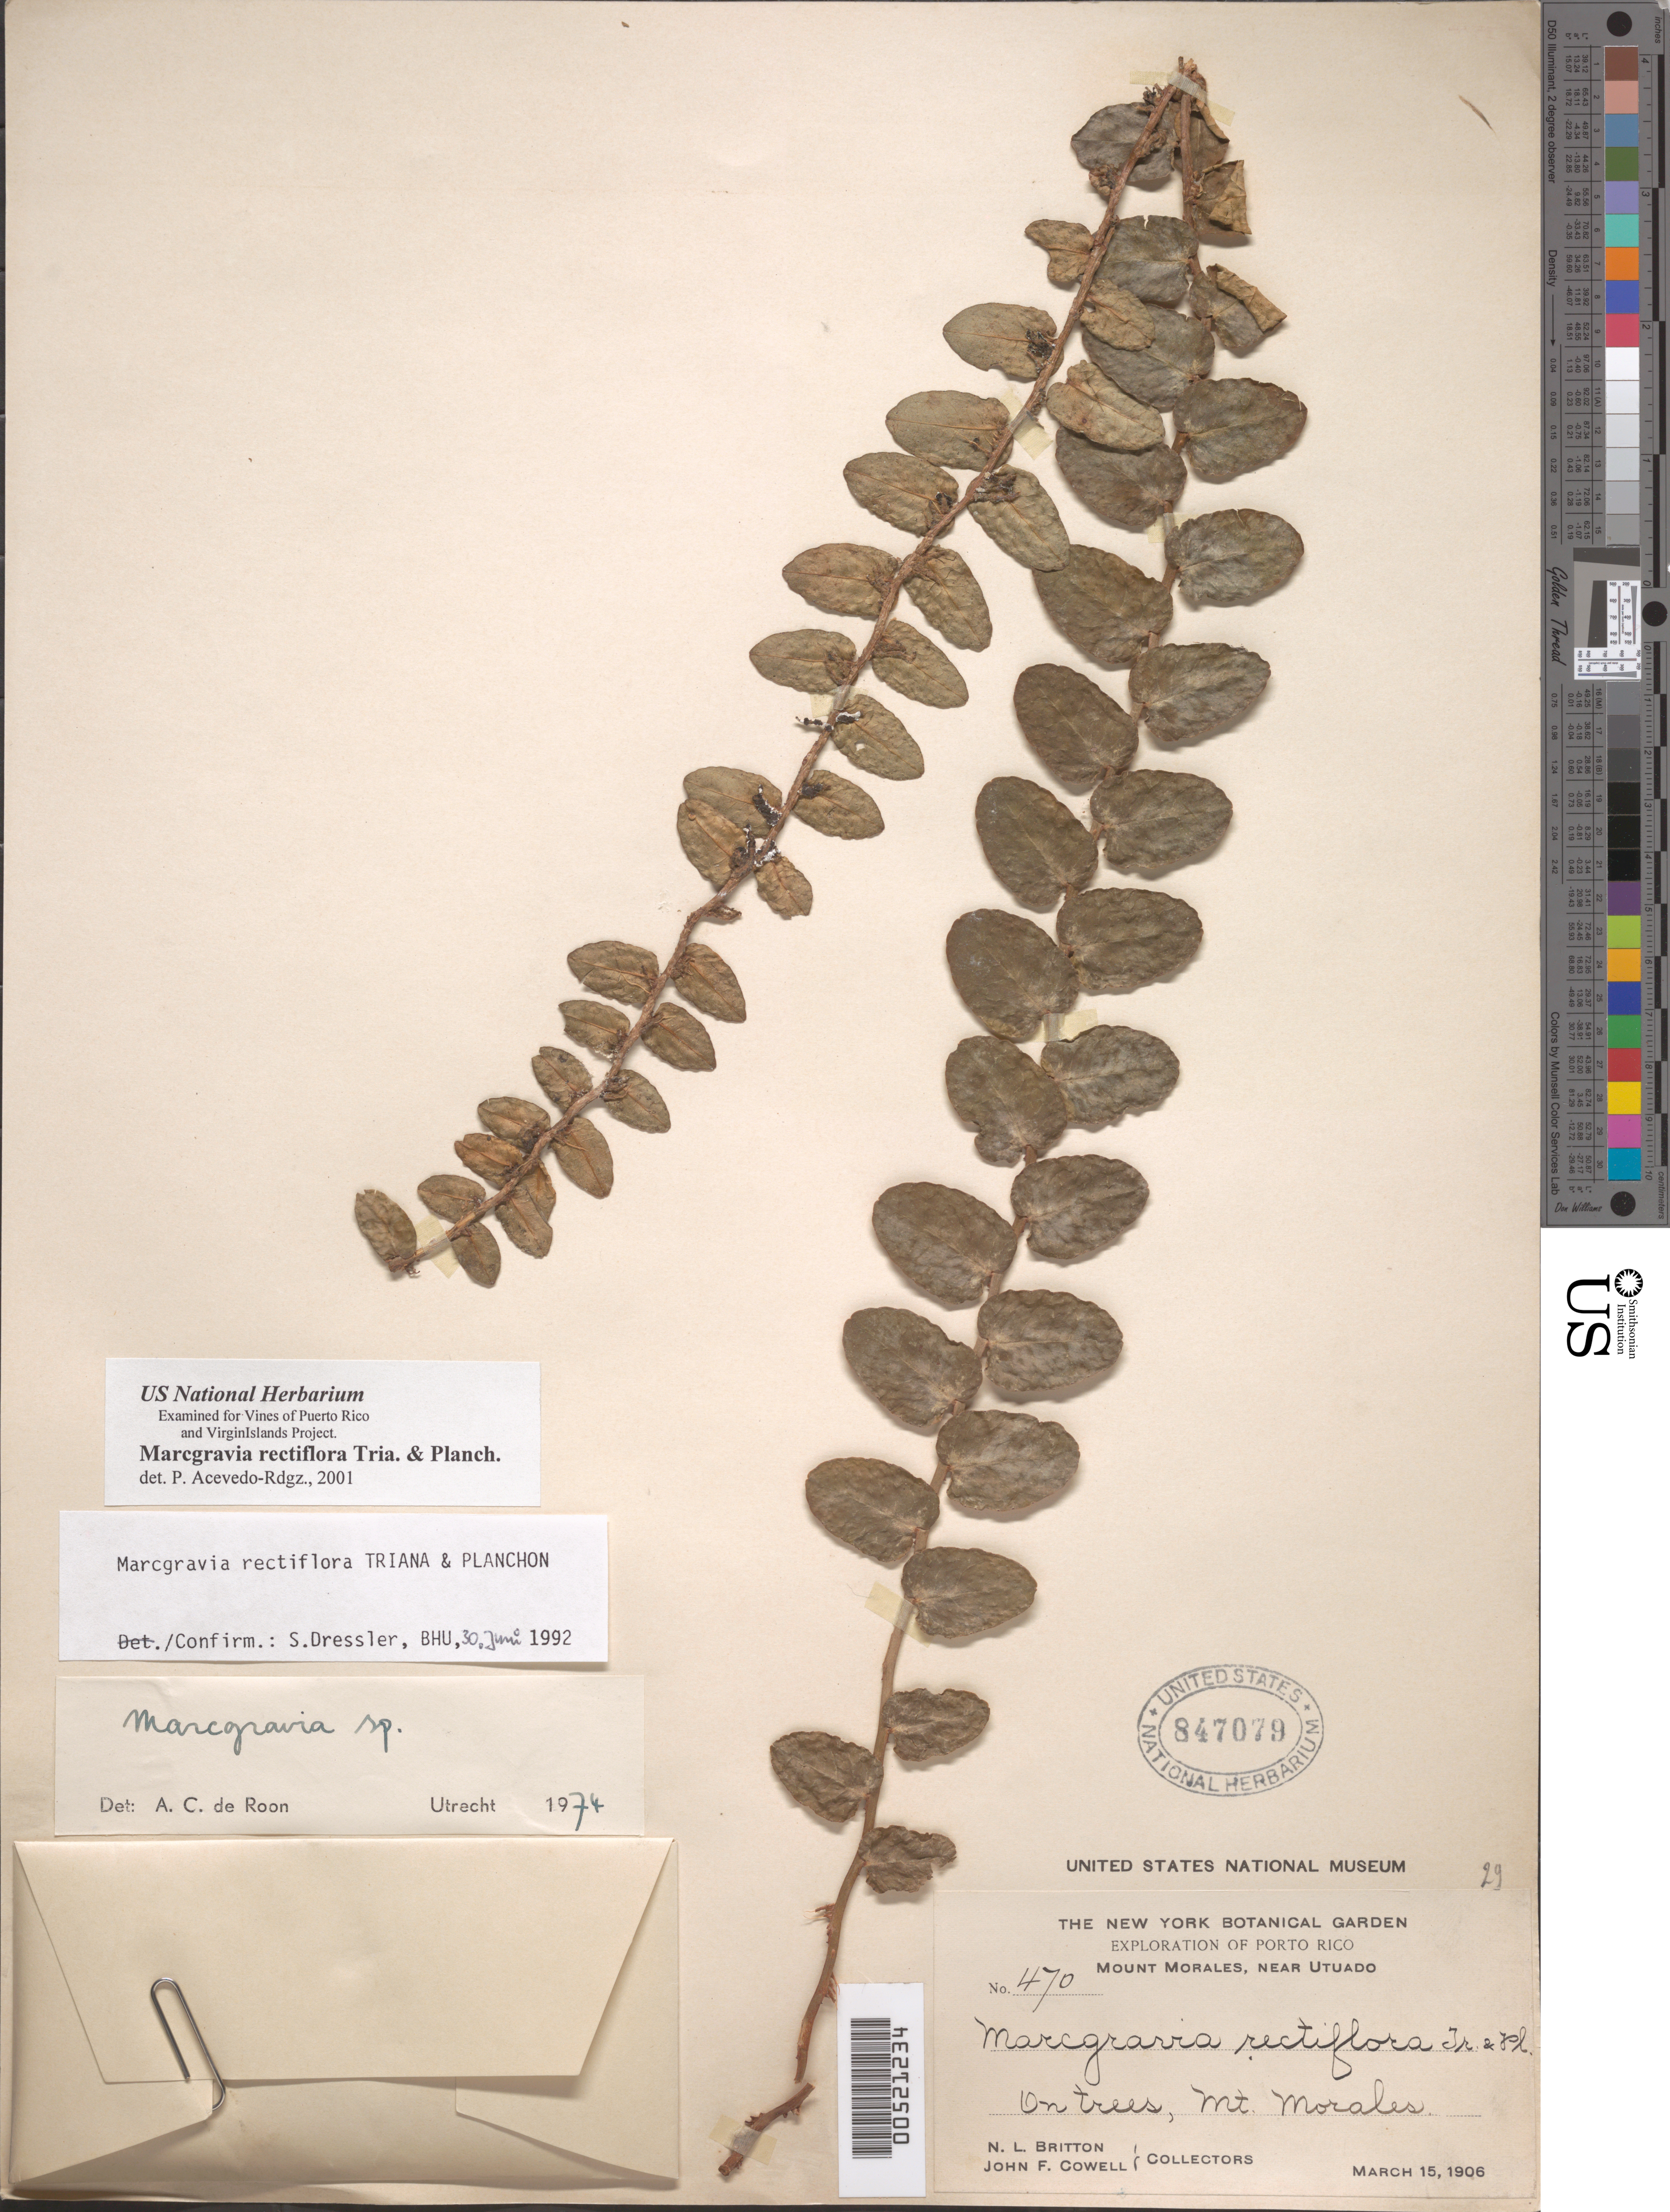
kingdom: Plantae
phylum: Tracheophyta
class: Magnoliopsida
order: Ericales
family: Marcgraviaceae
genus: Marcgravia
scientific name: Marcgravia rectiflora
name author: Triana & Planch.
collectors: N. Britton & J. F. Cowell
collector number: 470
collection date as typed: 15 Mar 1906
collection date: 1906-03-15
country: Puerto Rico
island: Greater Antilles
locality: Mount Morales, near Utuado. On trees.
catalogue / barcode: US 847079